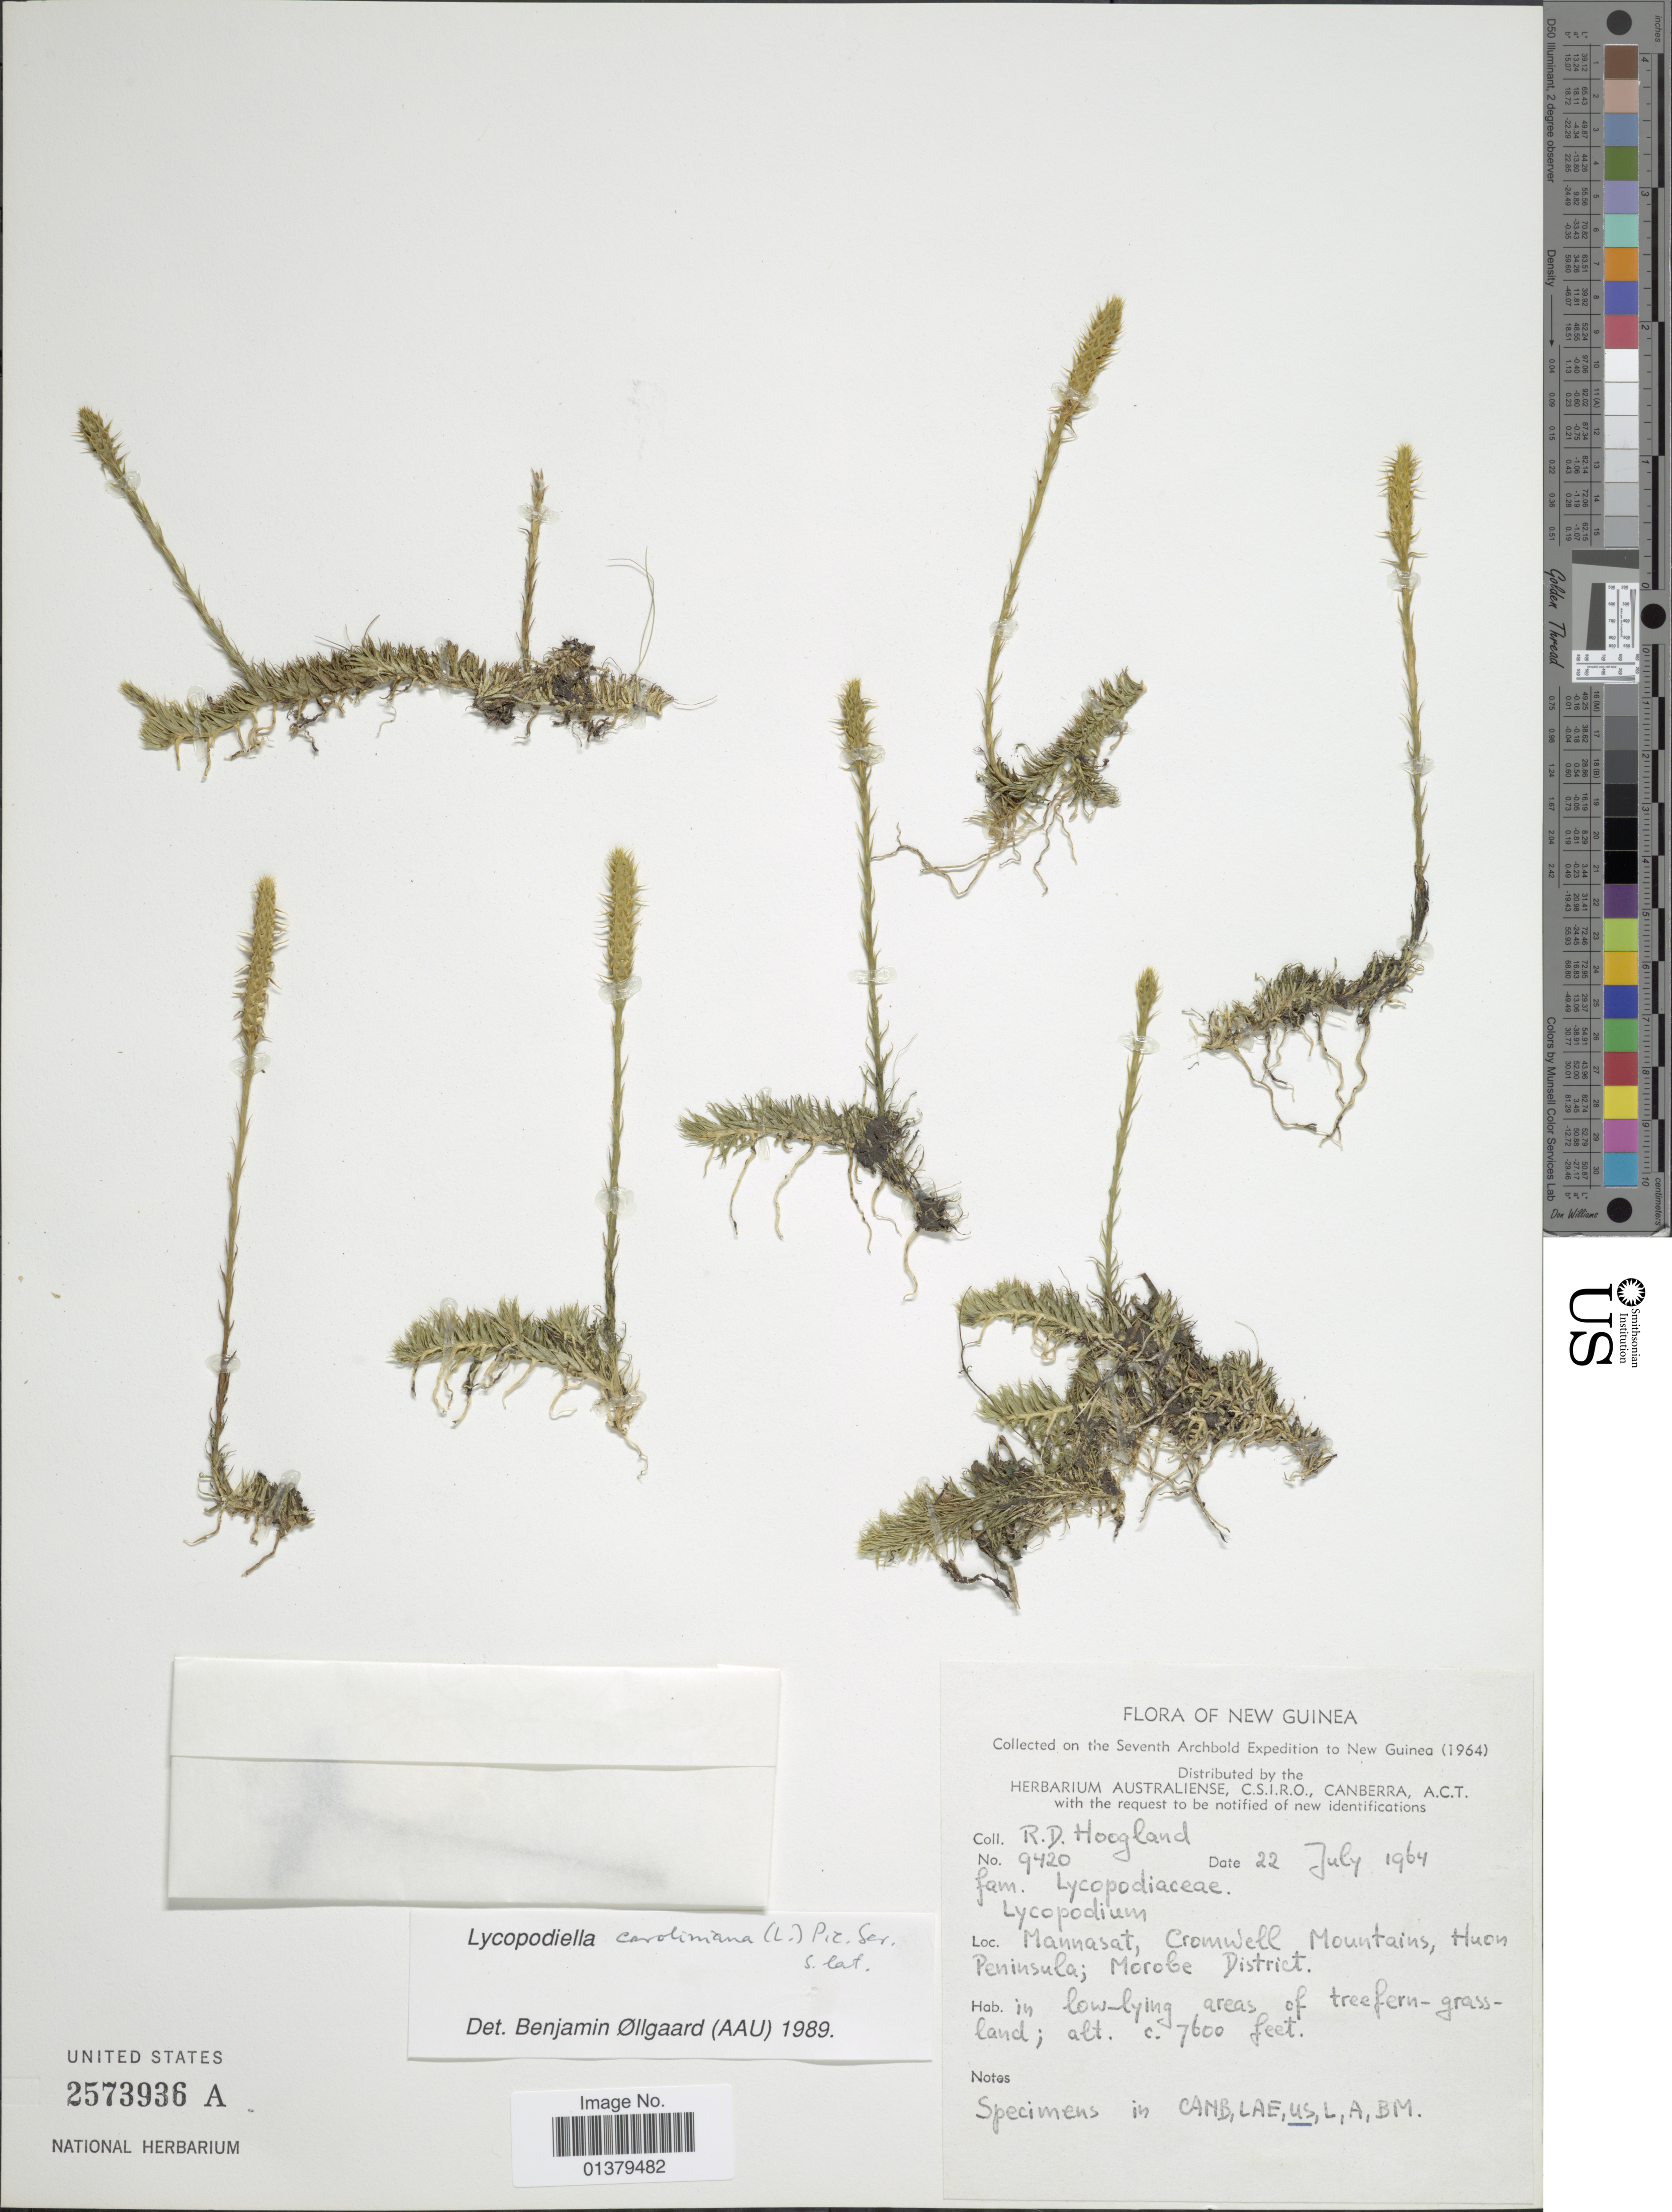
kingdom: Plantae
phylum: Tracheophyta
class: Lycopodiopsida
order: Lycopodiales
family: Lycopodiaceae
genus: Pseudolycopodiella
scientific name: Pseudolycopodiella caroliniana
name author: (L.) Holub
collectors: R. D. Hoogland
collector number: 9420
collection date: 1964-07-22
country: Papua New Guinea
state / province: Morobe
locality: New guinea, mannasat, Cromwell Mountains, Huon Peninsula; Morobe District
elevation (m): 2316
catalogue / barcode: US 2573936A